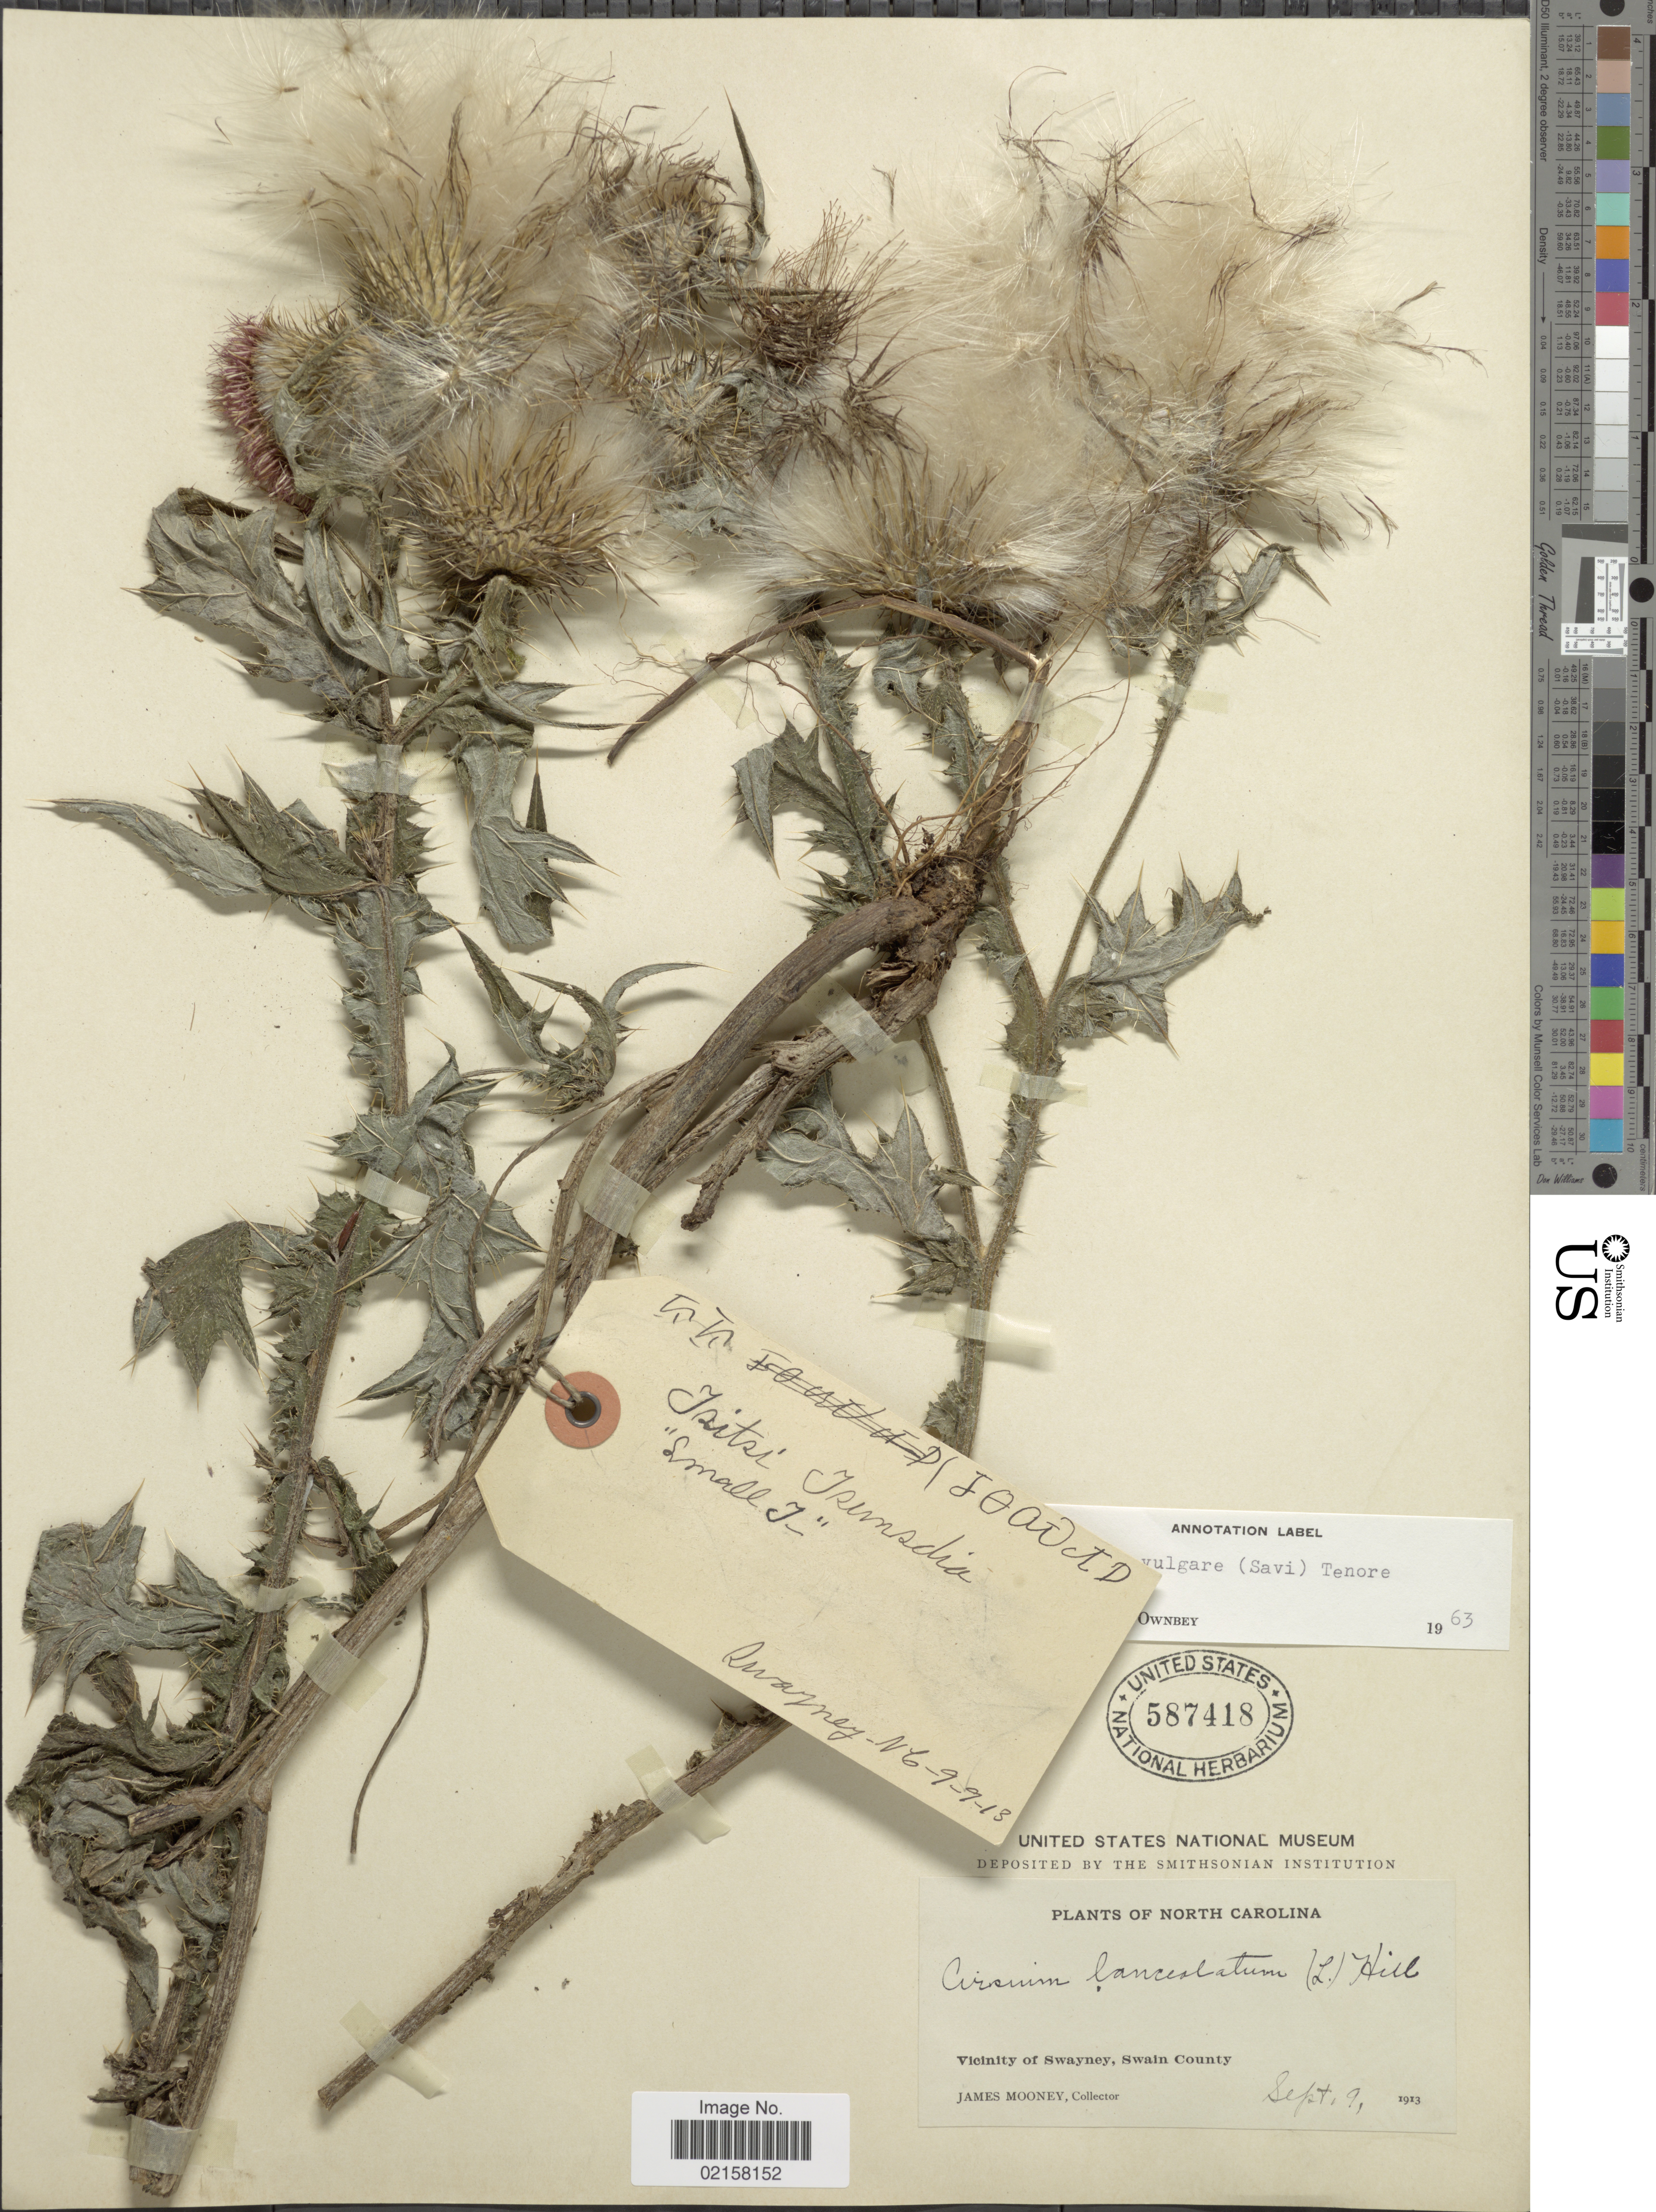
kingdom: Plantae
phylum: Tracheophyta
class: Magnoliopsida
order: Asterales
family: Asteraceae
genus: Cirsium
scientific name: Cirsium vulgare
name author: (Savi) Ten.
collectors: J. Mooney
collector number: N6?*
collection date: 1913-09-09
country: United States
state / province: North Carolina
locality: Vicinity of swayney, Swain County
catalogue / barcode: US 587418